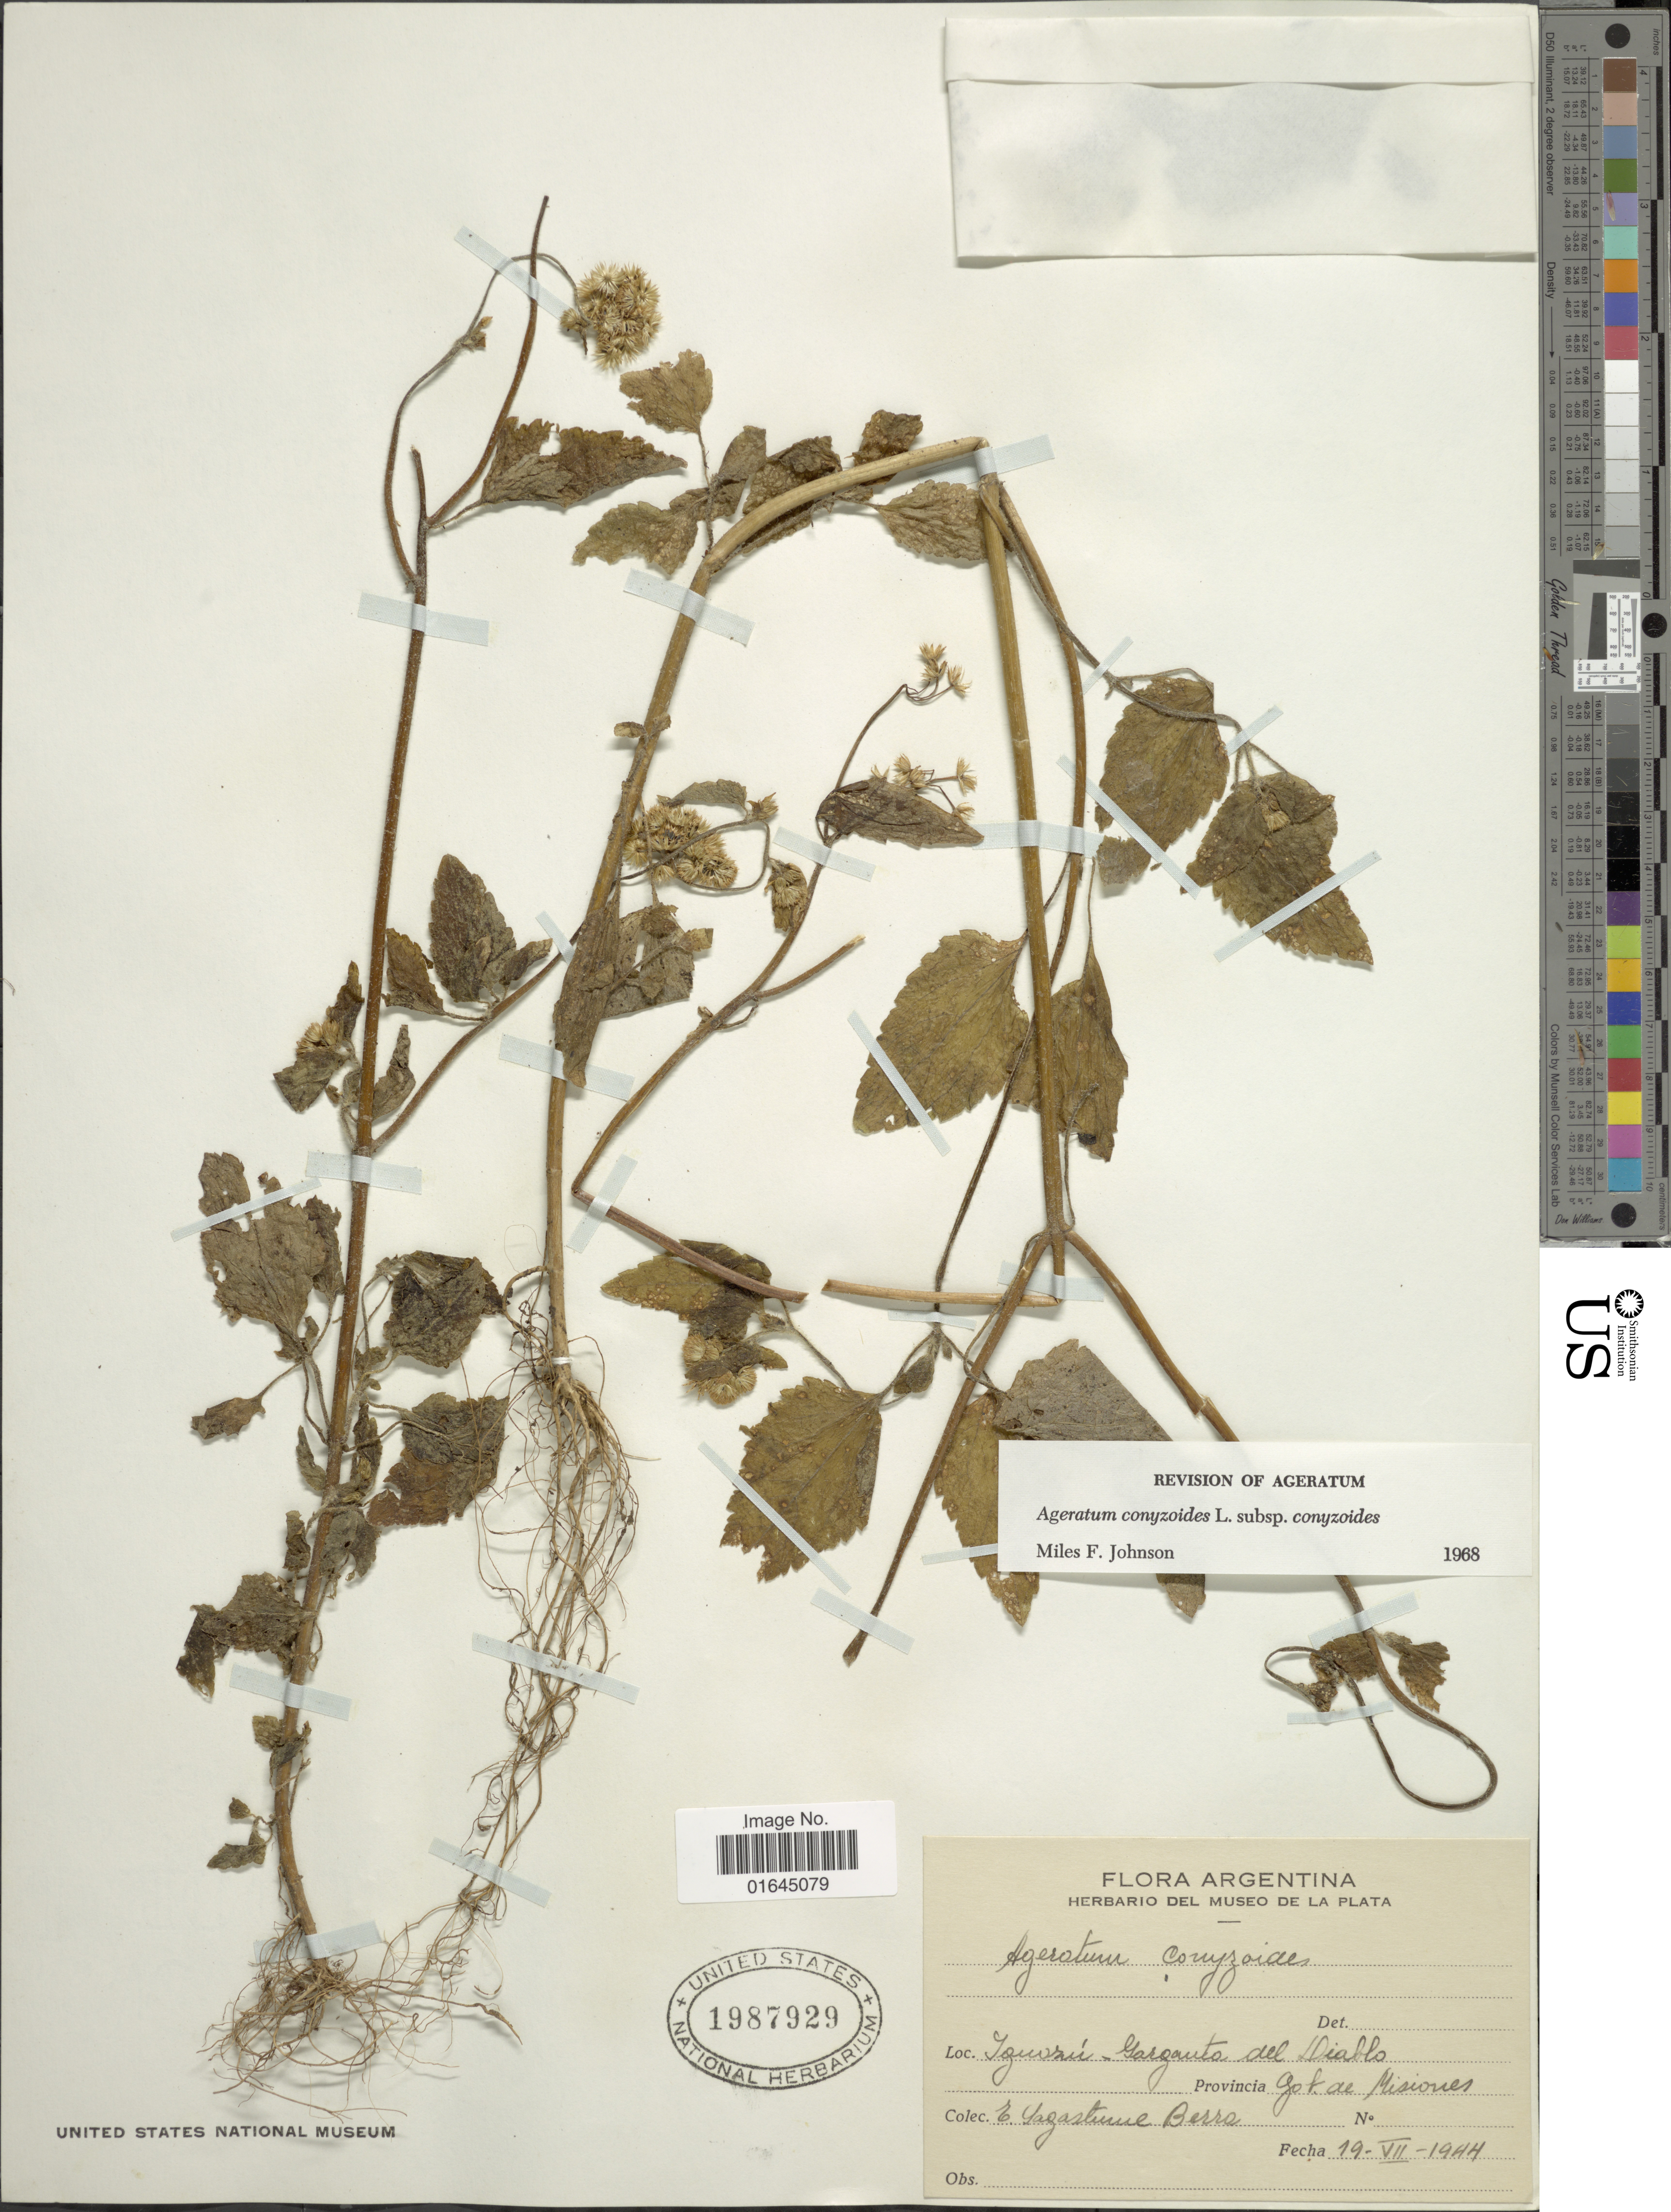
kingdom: Plantae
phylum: Tracheophyta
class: Magnoliopsida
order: Asterales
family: Asteraceae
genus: Ageratum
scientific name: Ageratum conyzoides subsp. conyzoides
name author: L.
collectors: -. Sagastume Berra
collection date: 1944-07-19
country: Argentina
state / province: Misiones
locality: Iziazú-Yarazauto del Diablo.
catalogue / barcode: US 1987929